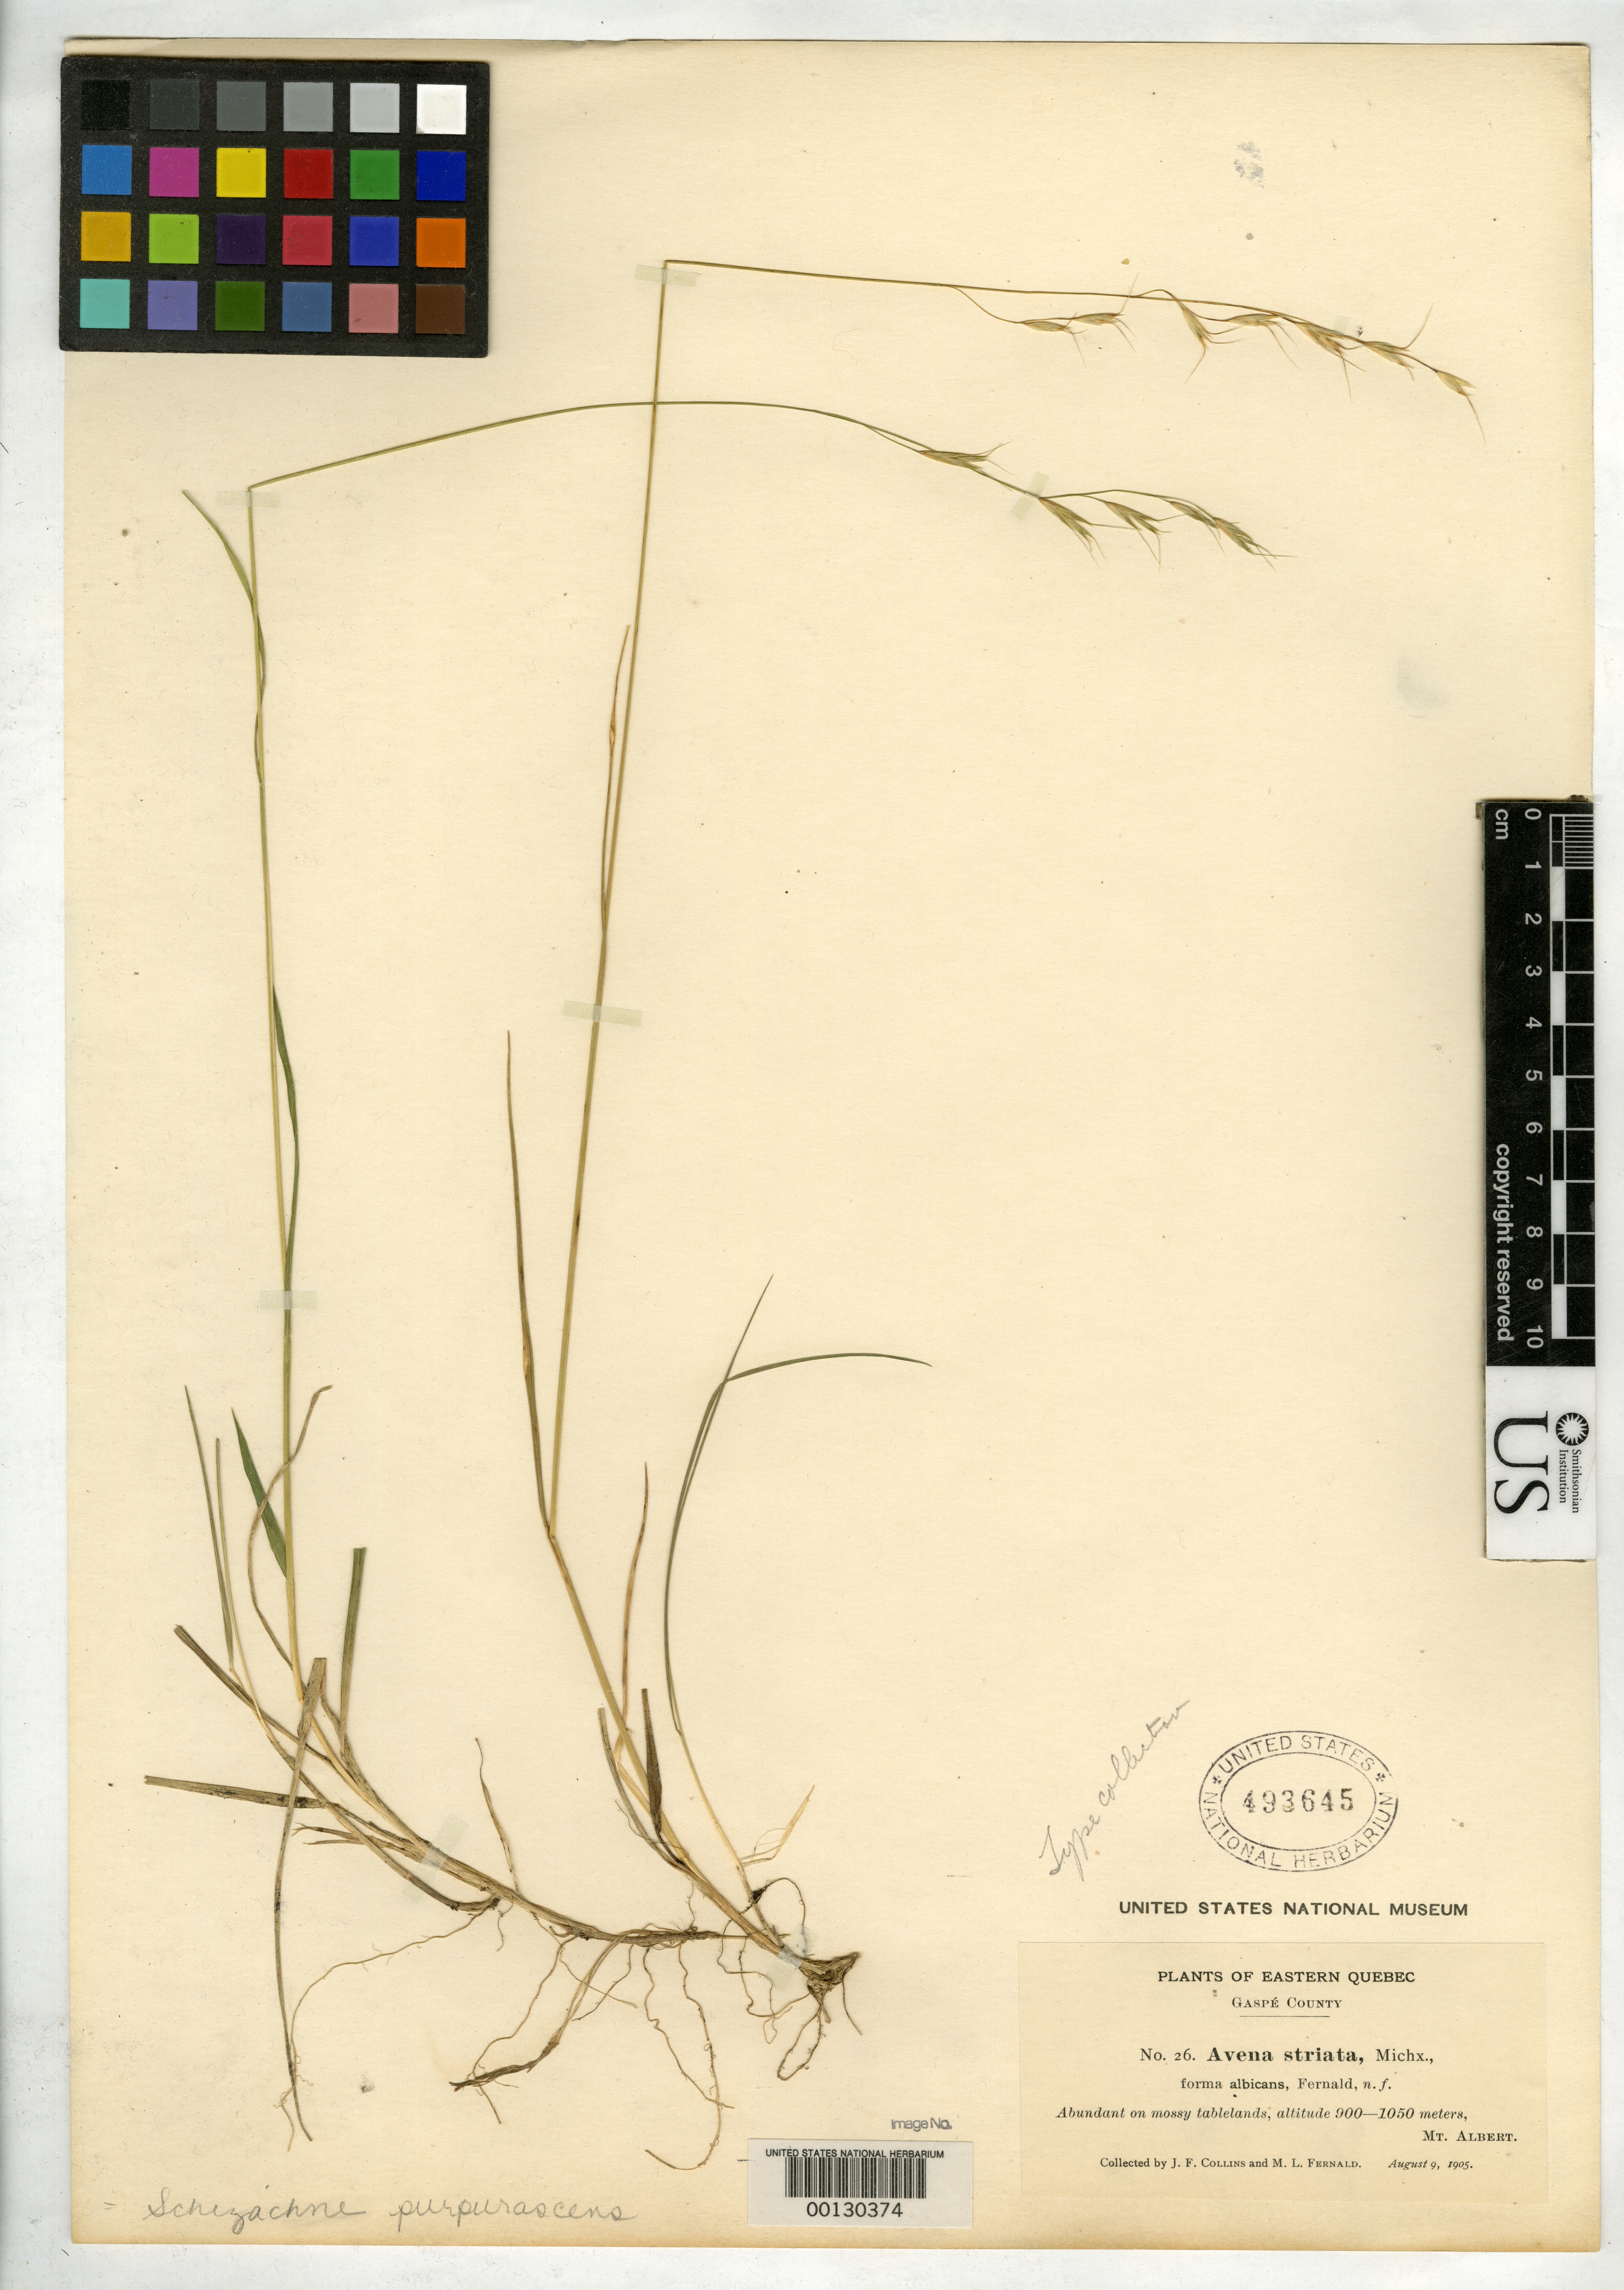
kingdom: Plantae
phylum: Tracheophyta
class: Liliopsida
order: Poales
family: Poaceae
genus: Avena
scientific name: Avena striata f. albicans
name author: Fernald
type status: Isotype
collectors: J. Collins & M. L. Fernald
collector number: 26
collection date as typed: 09 Aug 1905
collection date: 1905-08-09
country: Canada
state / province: Quebec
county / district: Gaspe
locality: Mt. Albert.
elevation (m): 900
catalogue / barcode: US 493645